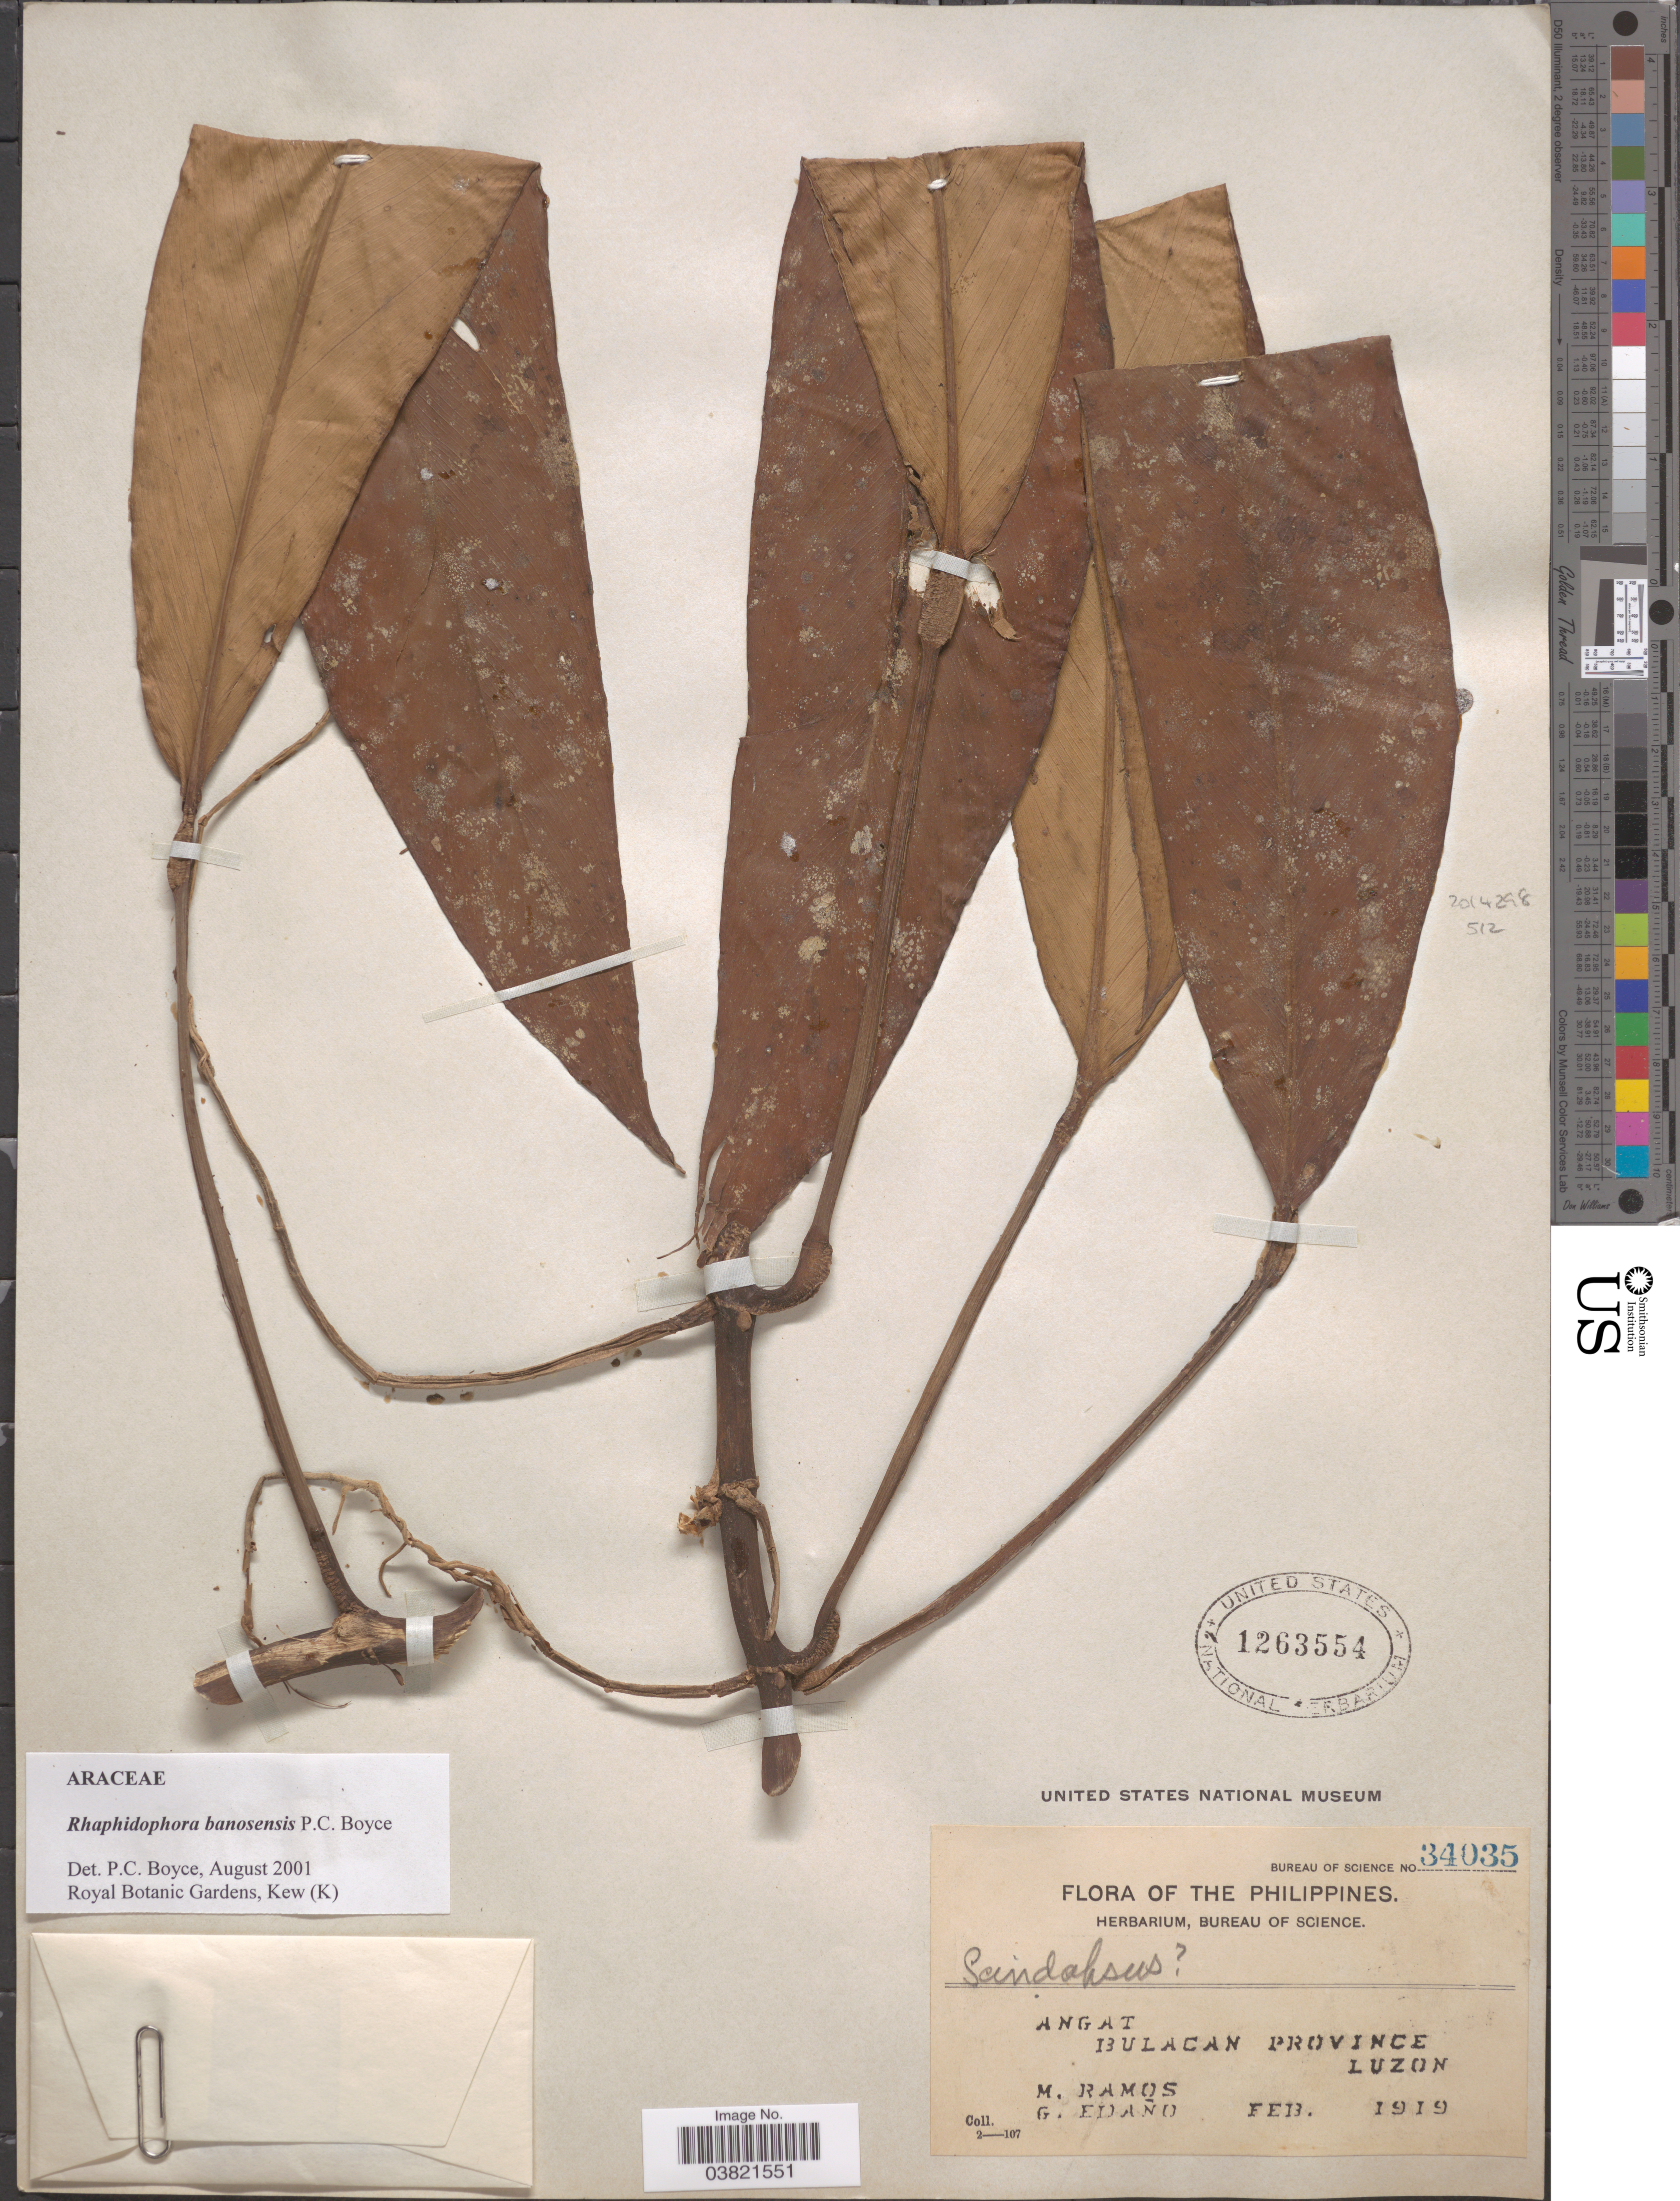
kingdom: Plantae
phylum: Tracheophyta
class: Liliopsida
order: Alismatales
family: Araceae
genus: Rhaphidophora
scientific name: Rhaphidophora banosensis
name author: P.C. Boyce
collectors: M. Ramos & G. Edaño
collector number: Bureau of Science 34035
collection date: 1919-02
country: Philippines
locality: Angat. Bulacan Province. Luzon.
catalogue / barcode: US 1263554